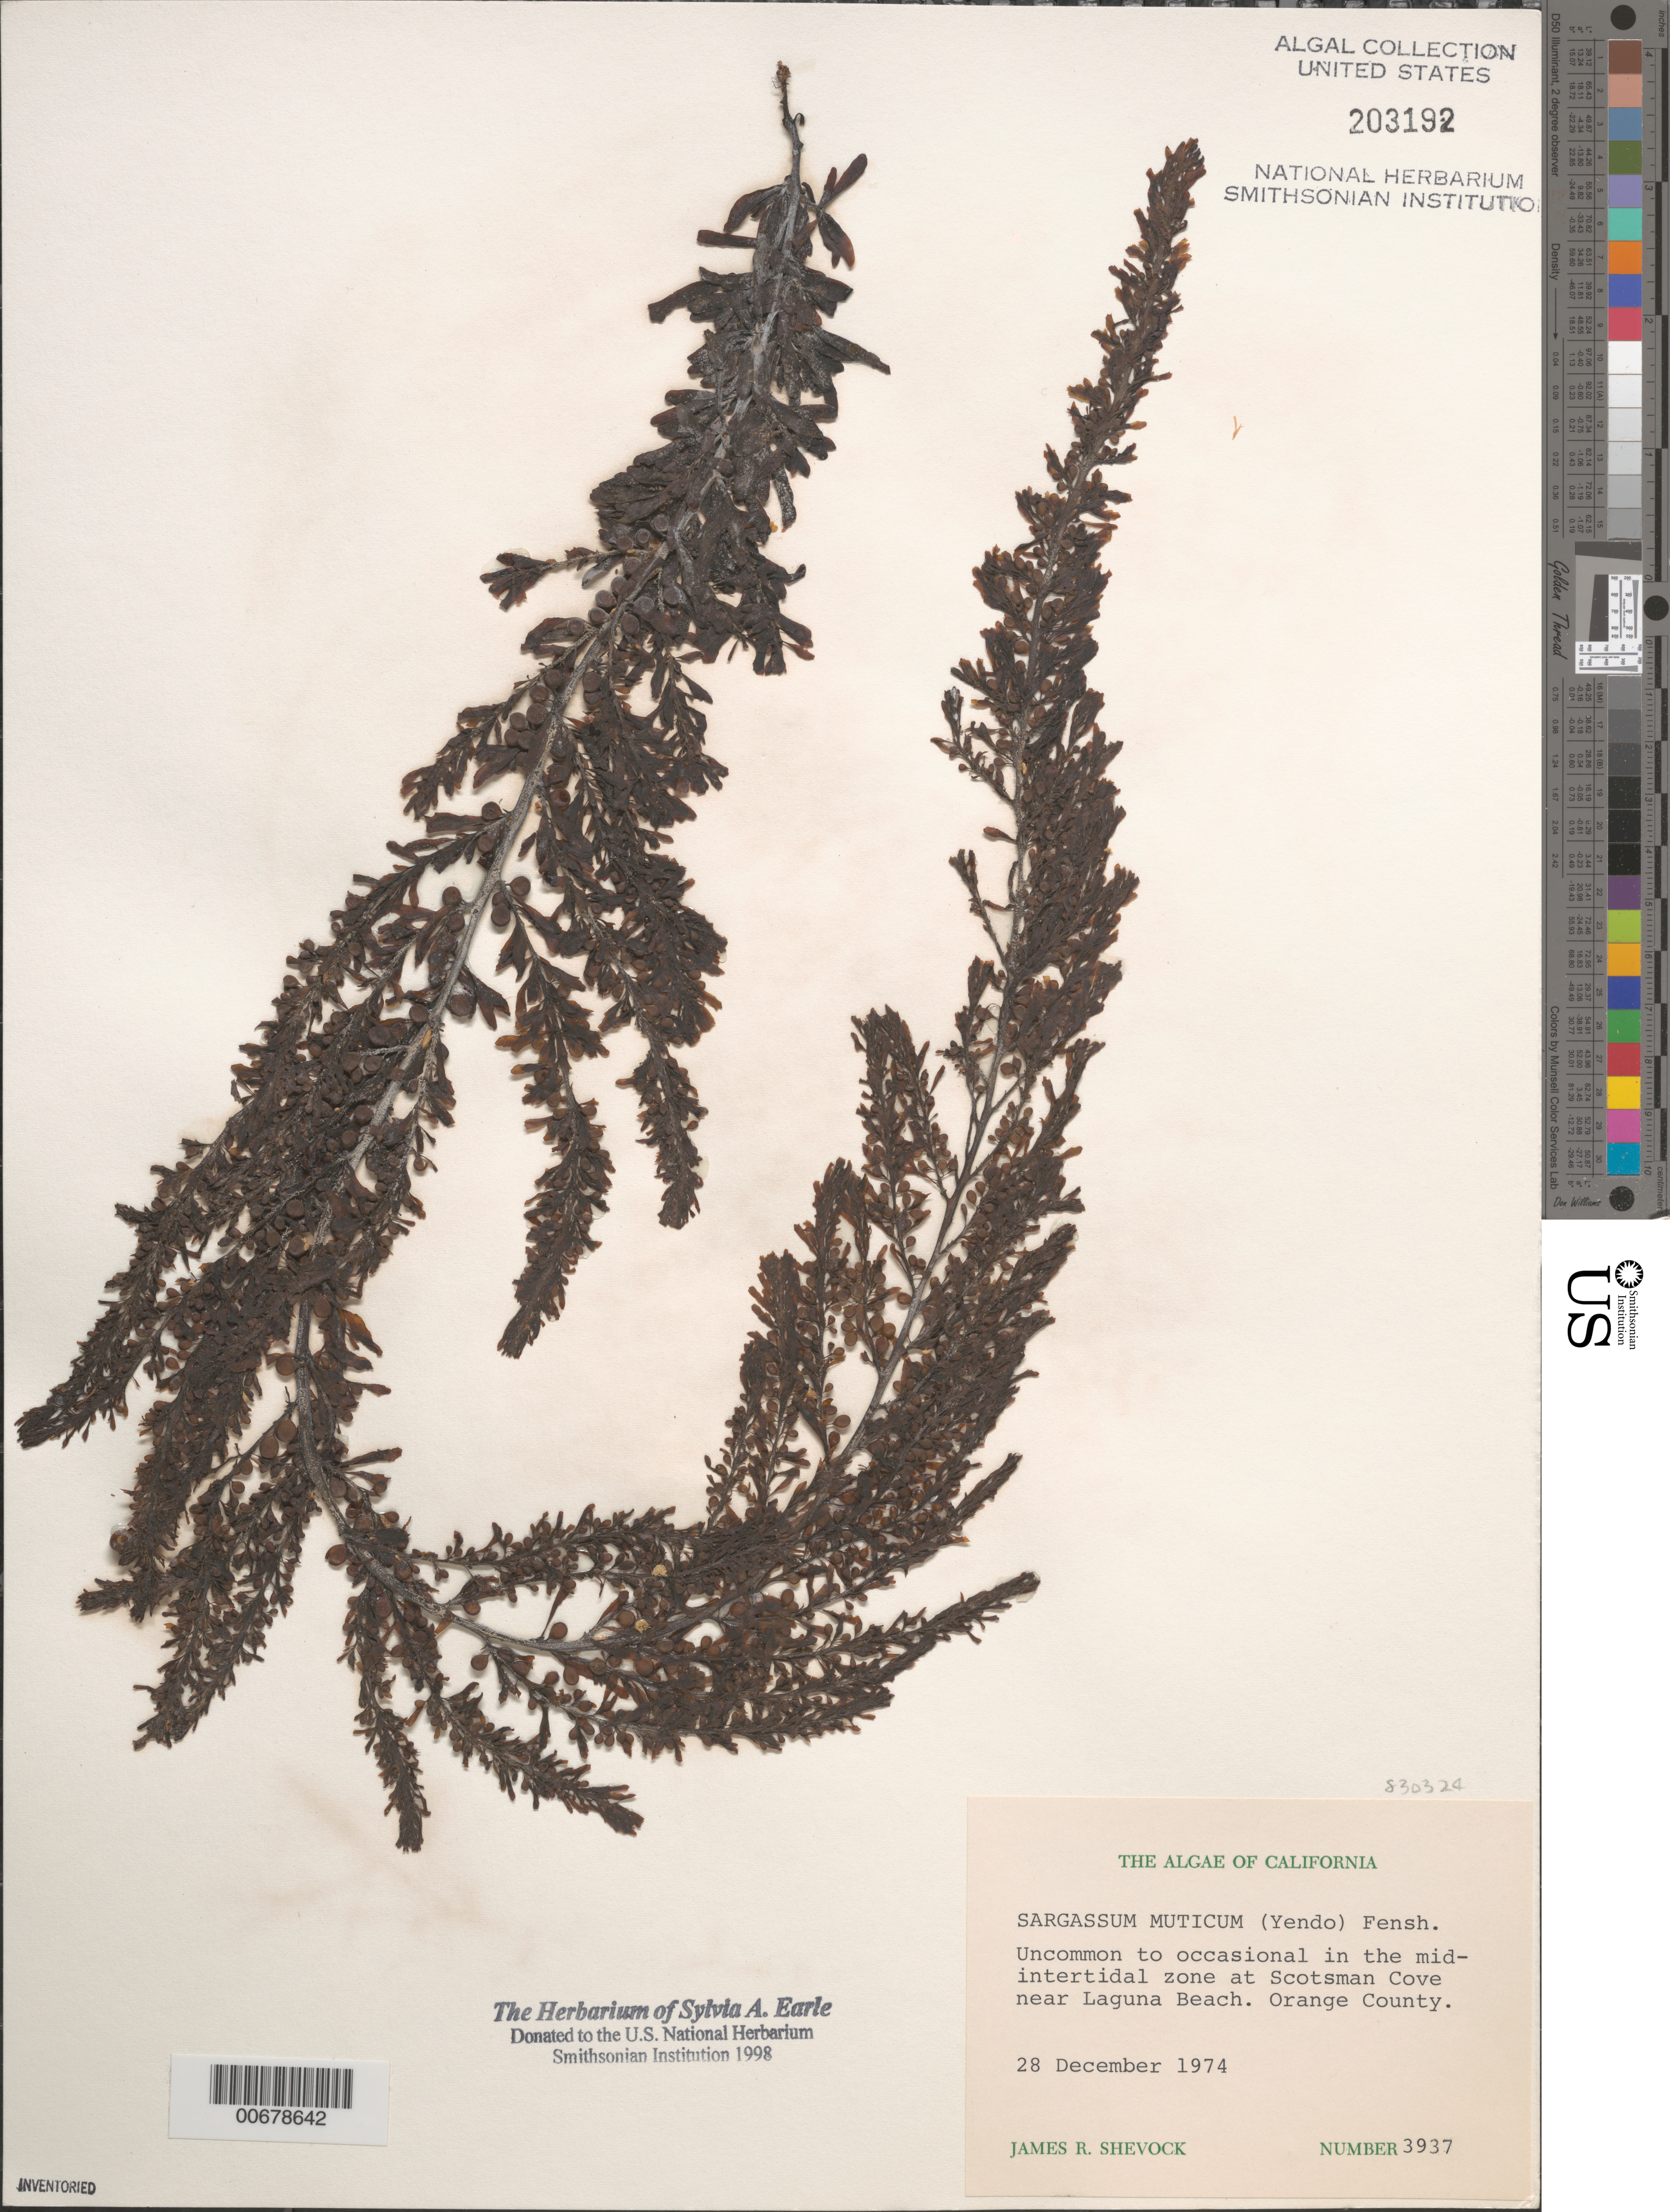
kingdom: Chromista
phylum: Ochrophyta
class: Phaeophyceae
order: Fucales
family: Sargassaceae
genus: Sargassum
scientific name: Sargassum muticum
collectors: J. R. Shevock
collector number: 3937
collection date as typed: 28 Dec 1974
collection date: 1974-12-28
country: United States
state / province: California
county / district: Orange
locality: Scotsman Cove, near Laguna Beach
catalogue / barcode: US 203192